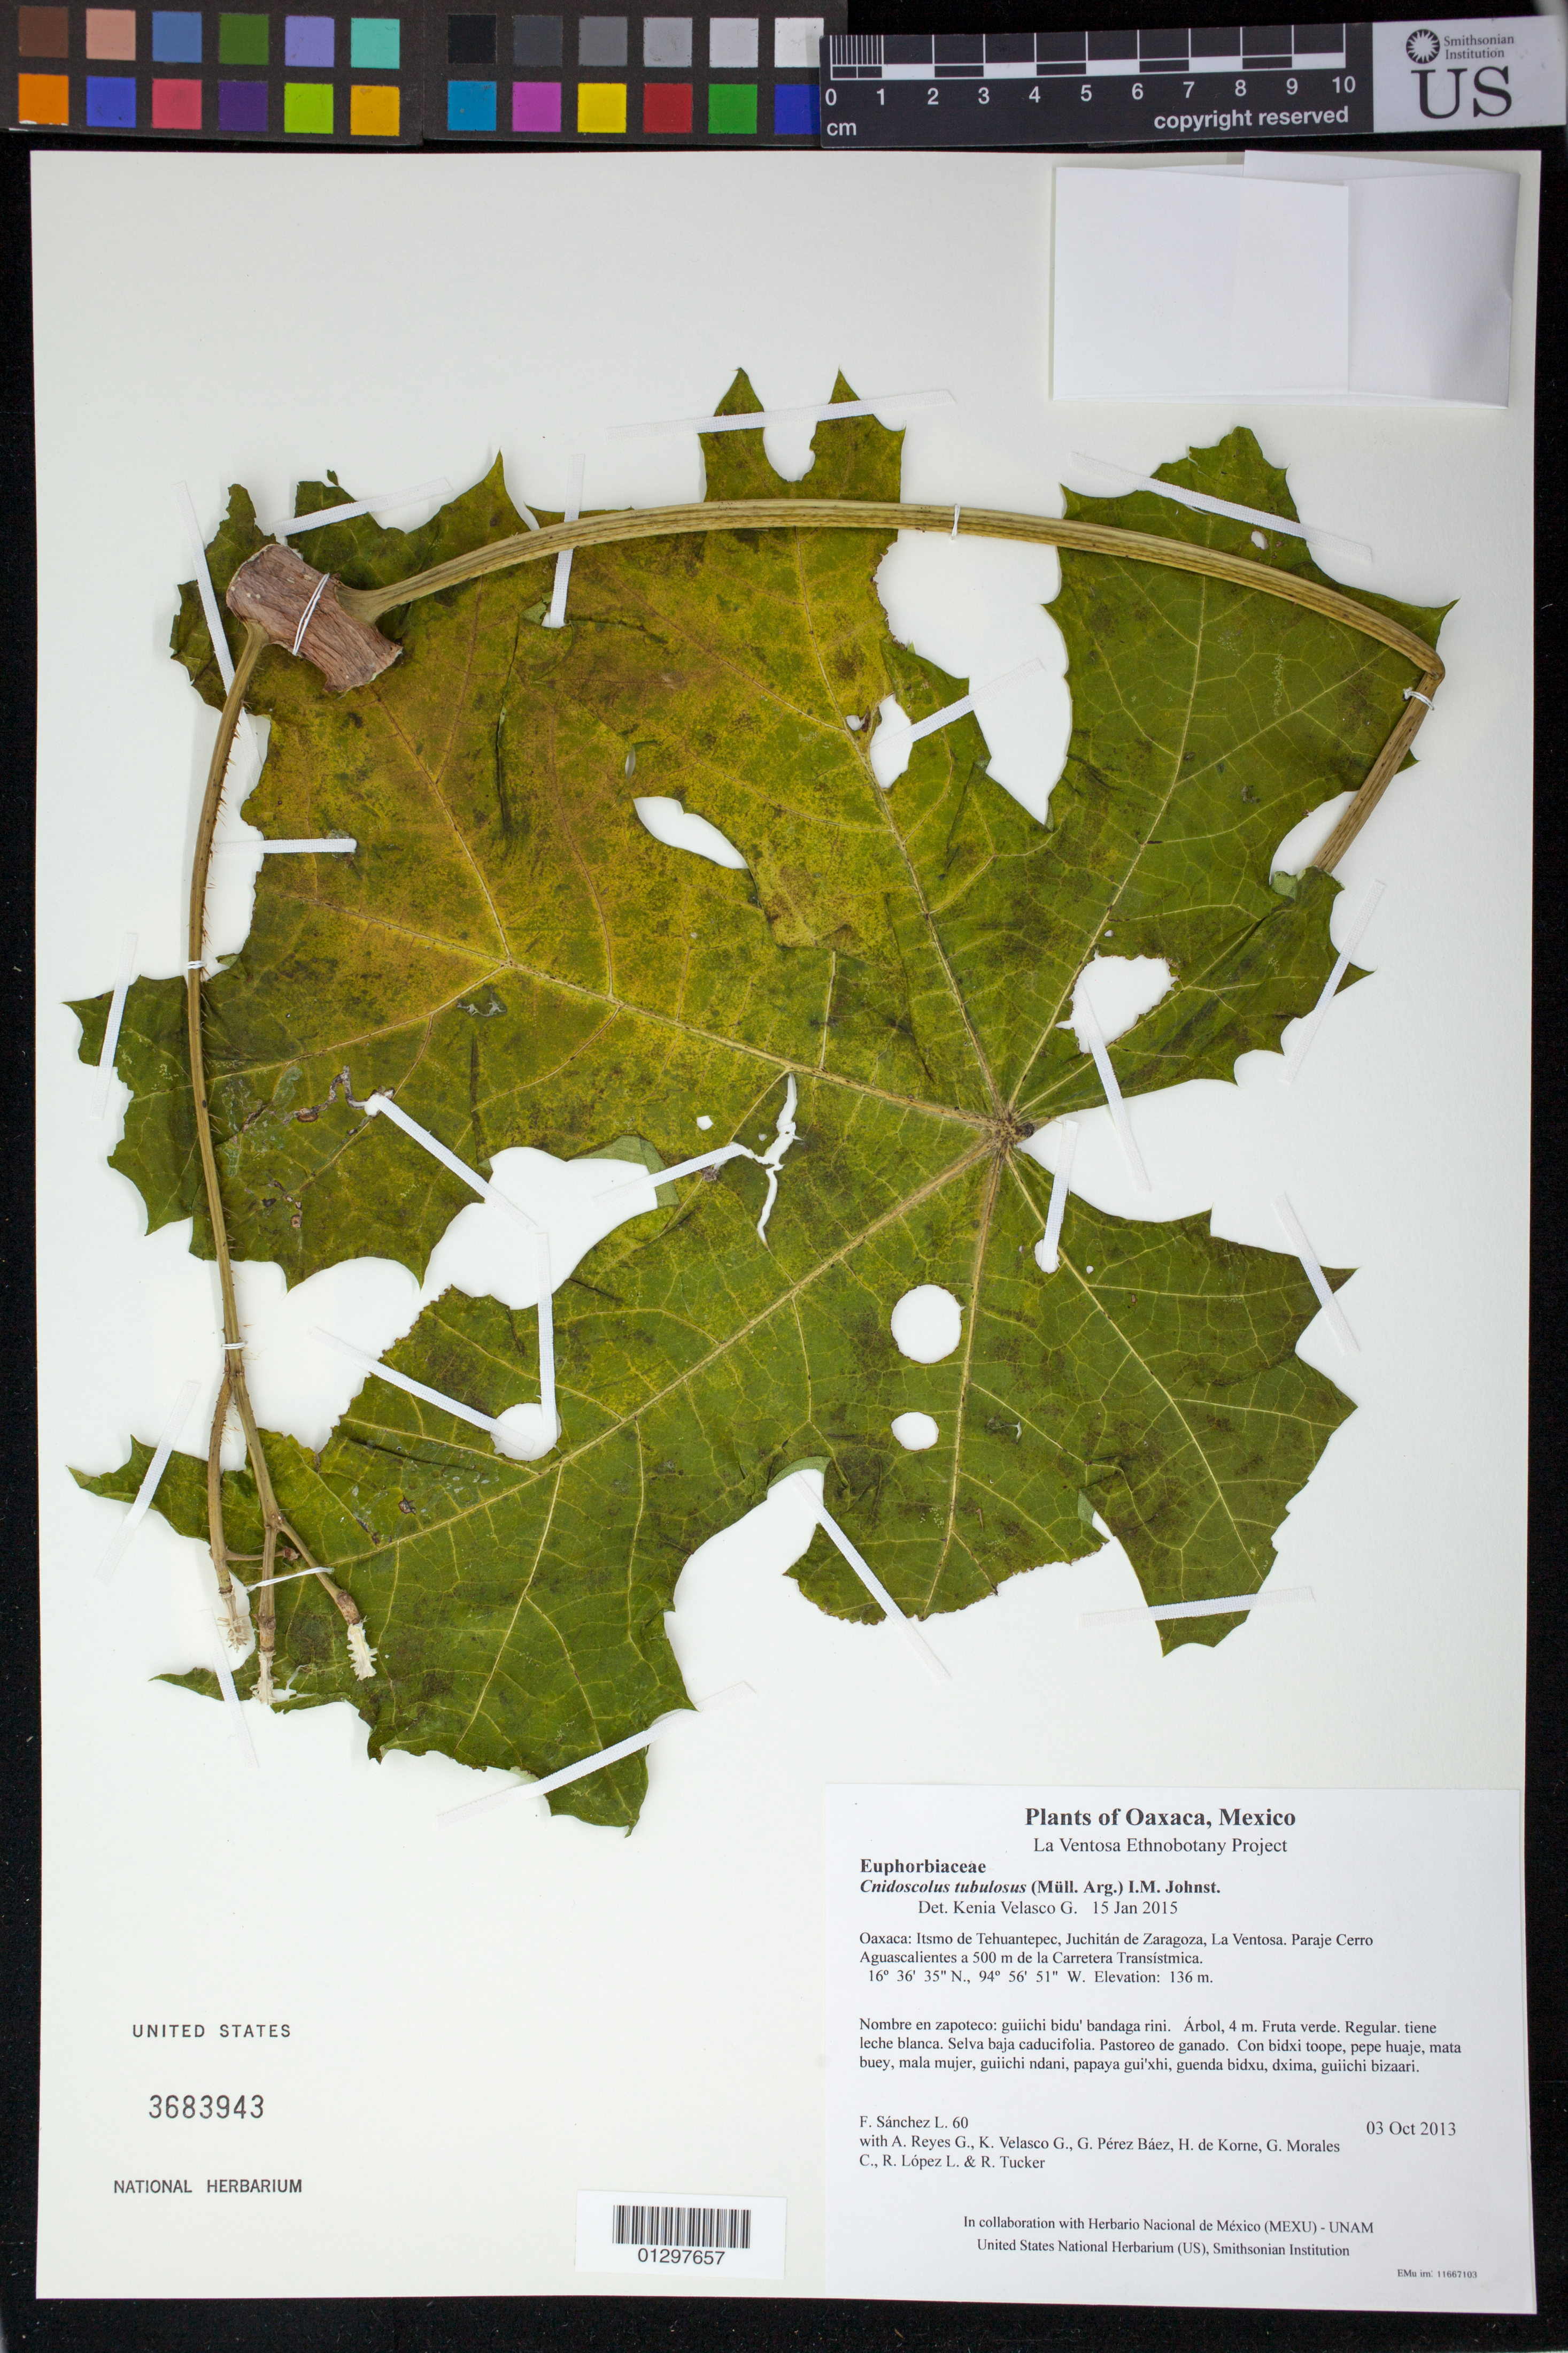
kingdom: Plantae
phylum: Tracheophyta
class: Magnoliopsida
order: Malpighiales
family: Euphorbiaceae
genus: Cnidoscolus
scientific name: Cnidoscolus tubulosus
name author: (Müll. Arg.) I.M. Johnst.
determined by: Velasco G., Kenia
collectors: F. Sánchez L., A. Reyes G., K. Velasco G., G. Pérez Báez, H. de Korne, G. Morales C., R. López L. & R. Tucker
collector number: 60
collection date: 2013-10-03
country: Mexico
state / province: Oaxaca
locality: Itsmo de Tehuantepec, Juchitán de Zaragoza, La Ventosa. Paraje Cerro Aguascalientes a 500 m de la Carretera Transístmica.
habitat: Selva baja caducifolia. Pastoreo de ganado.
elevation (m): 136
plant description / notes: MEXU, US; Yaga. 4 m. Cuaananaxhi naga'. Nuu.; mala mujer, ortiga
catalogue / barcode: US 3683943